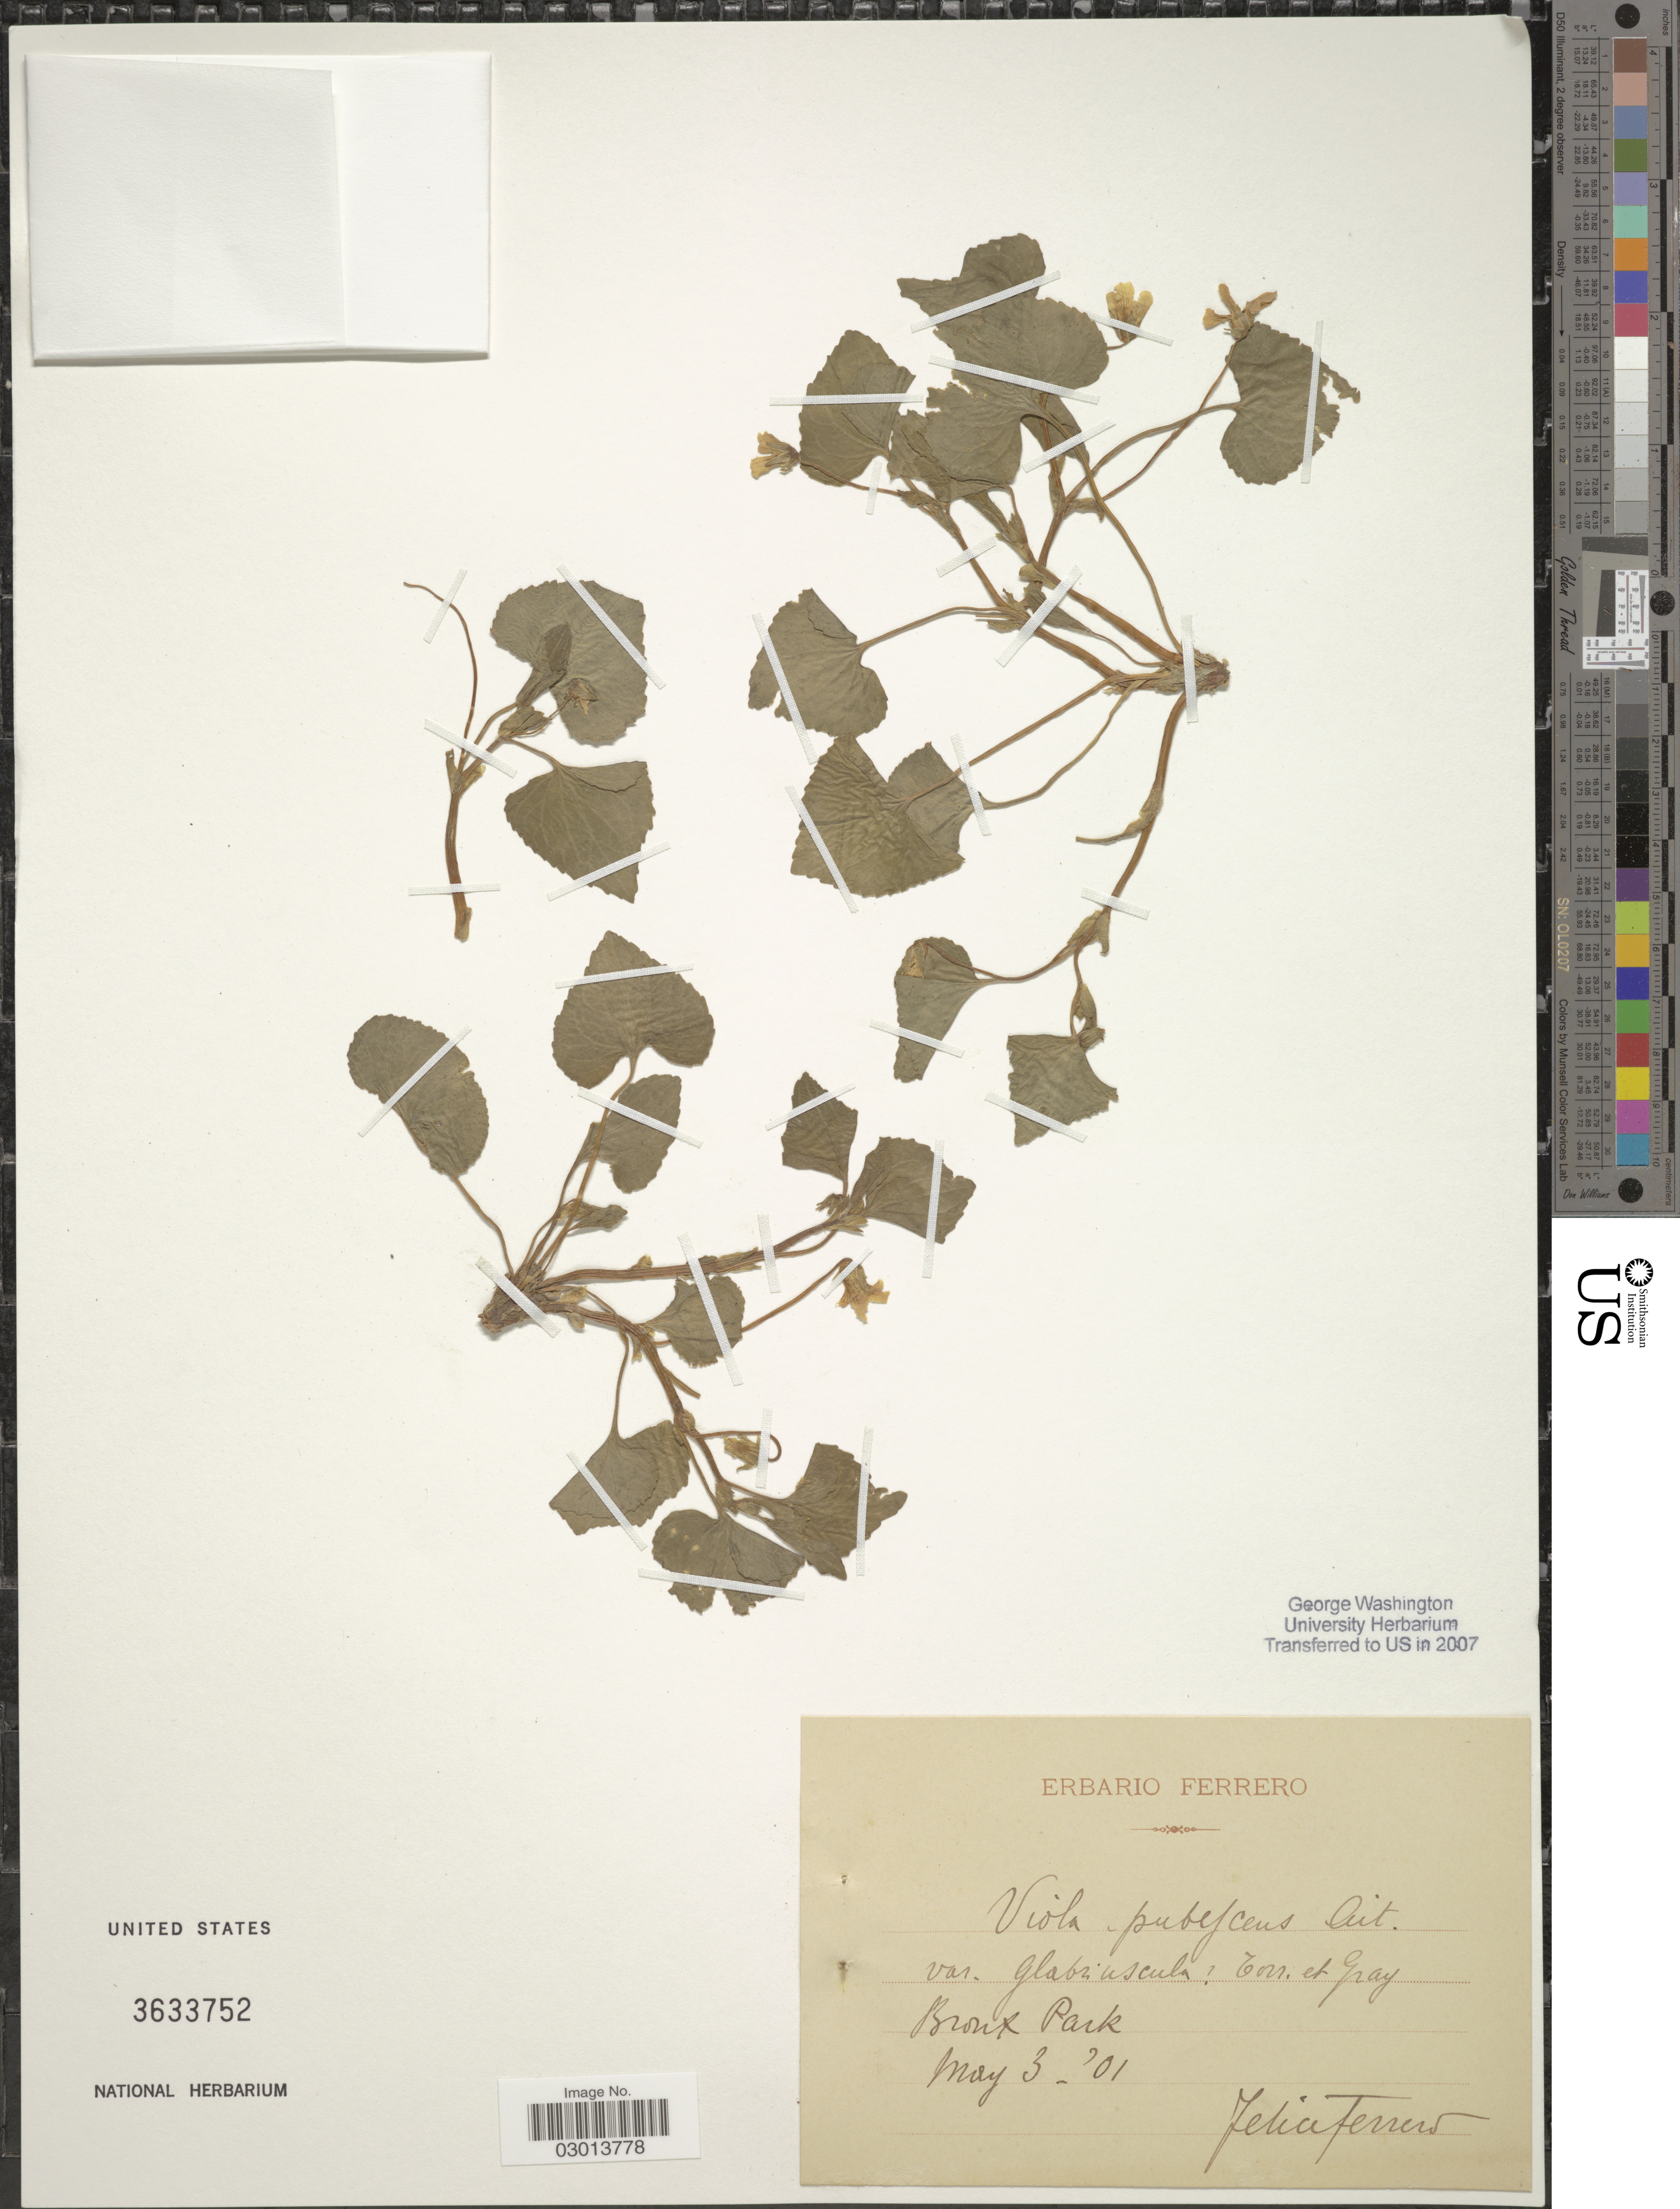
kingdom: Plantae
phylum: Tracheophyta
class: Magnoliopsida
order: Malpighiales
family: Violaceae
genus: Viola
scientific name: Viola pubescens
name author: Aiton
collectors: F. Ferrero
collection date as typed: Transcribed d/m/y: 3/5/1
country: United States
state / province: New York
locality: Bronx Park.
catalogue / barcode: US 3633752